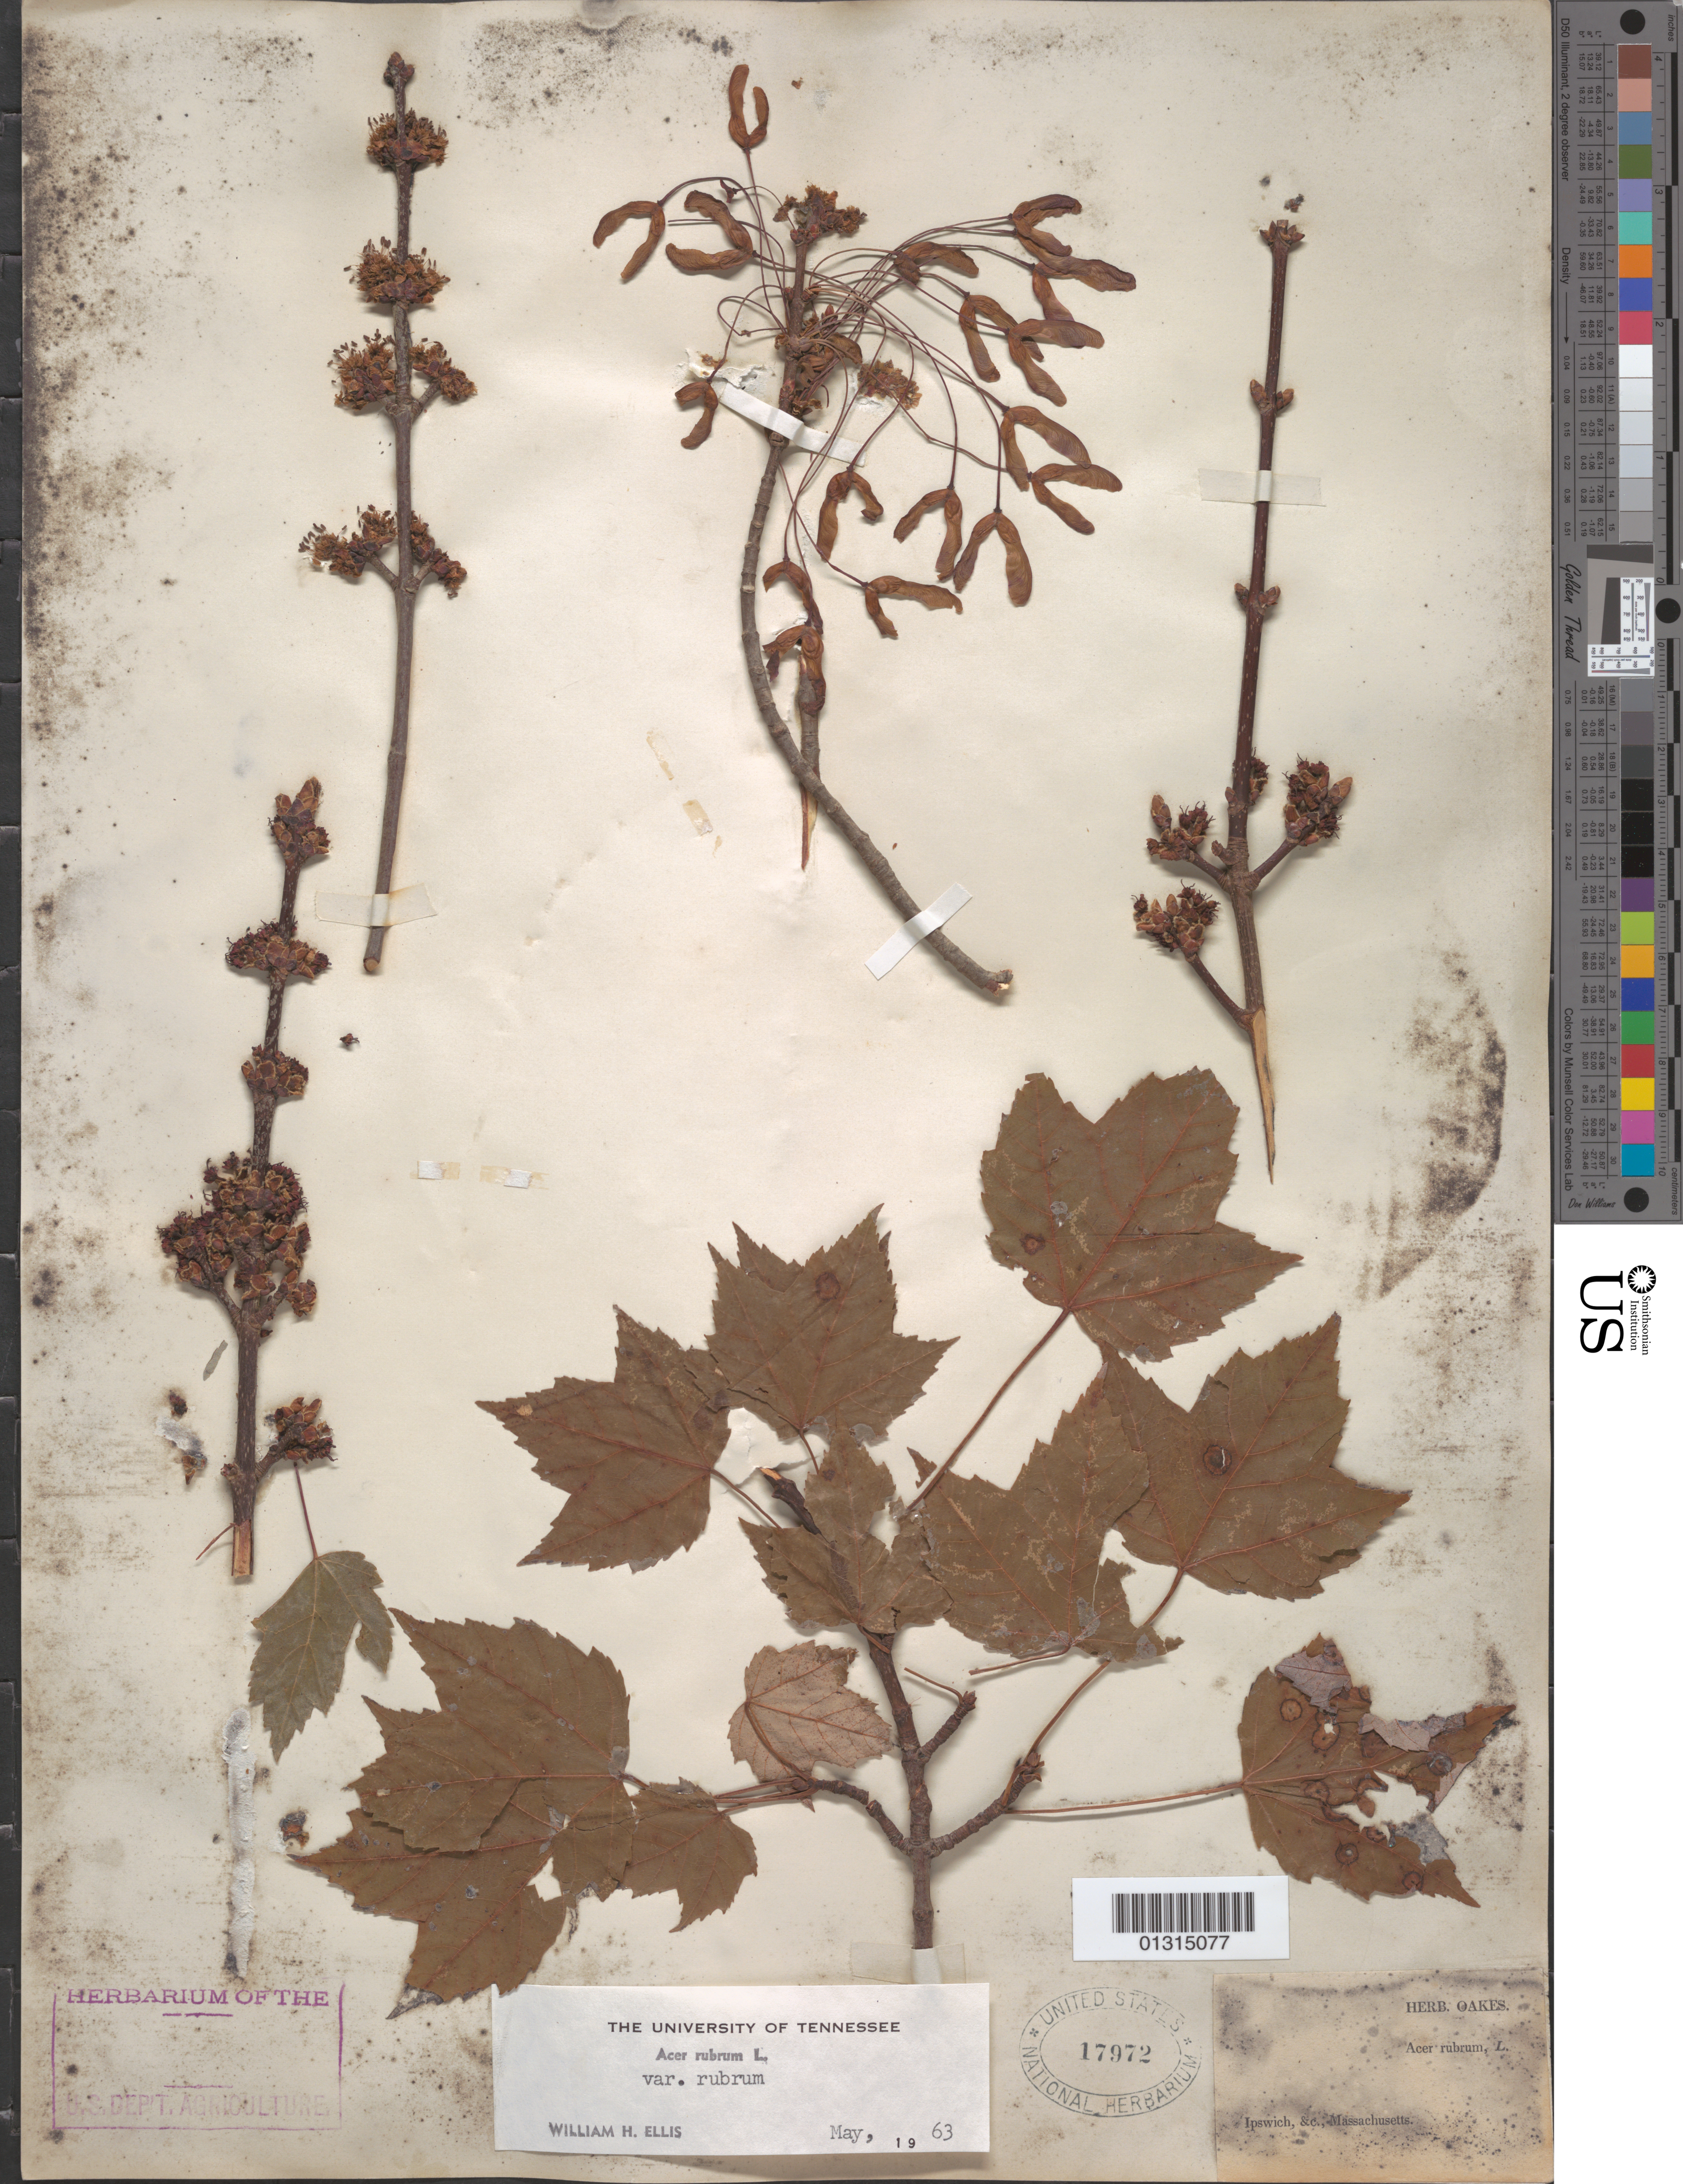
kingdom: Plantae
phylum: Tracheophyta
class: Magnoliopsida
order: Sapindales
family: Sapindaceae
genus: Acer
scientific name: Acer rubrum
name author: L.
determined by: Ellis, W. H.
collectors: ex herb. Oakes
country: United States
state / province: Massachusetts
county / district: Essex County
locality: Ipswich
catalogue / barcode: US 17972